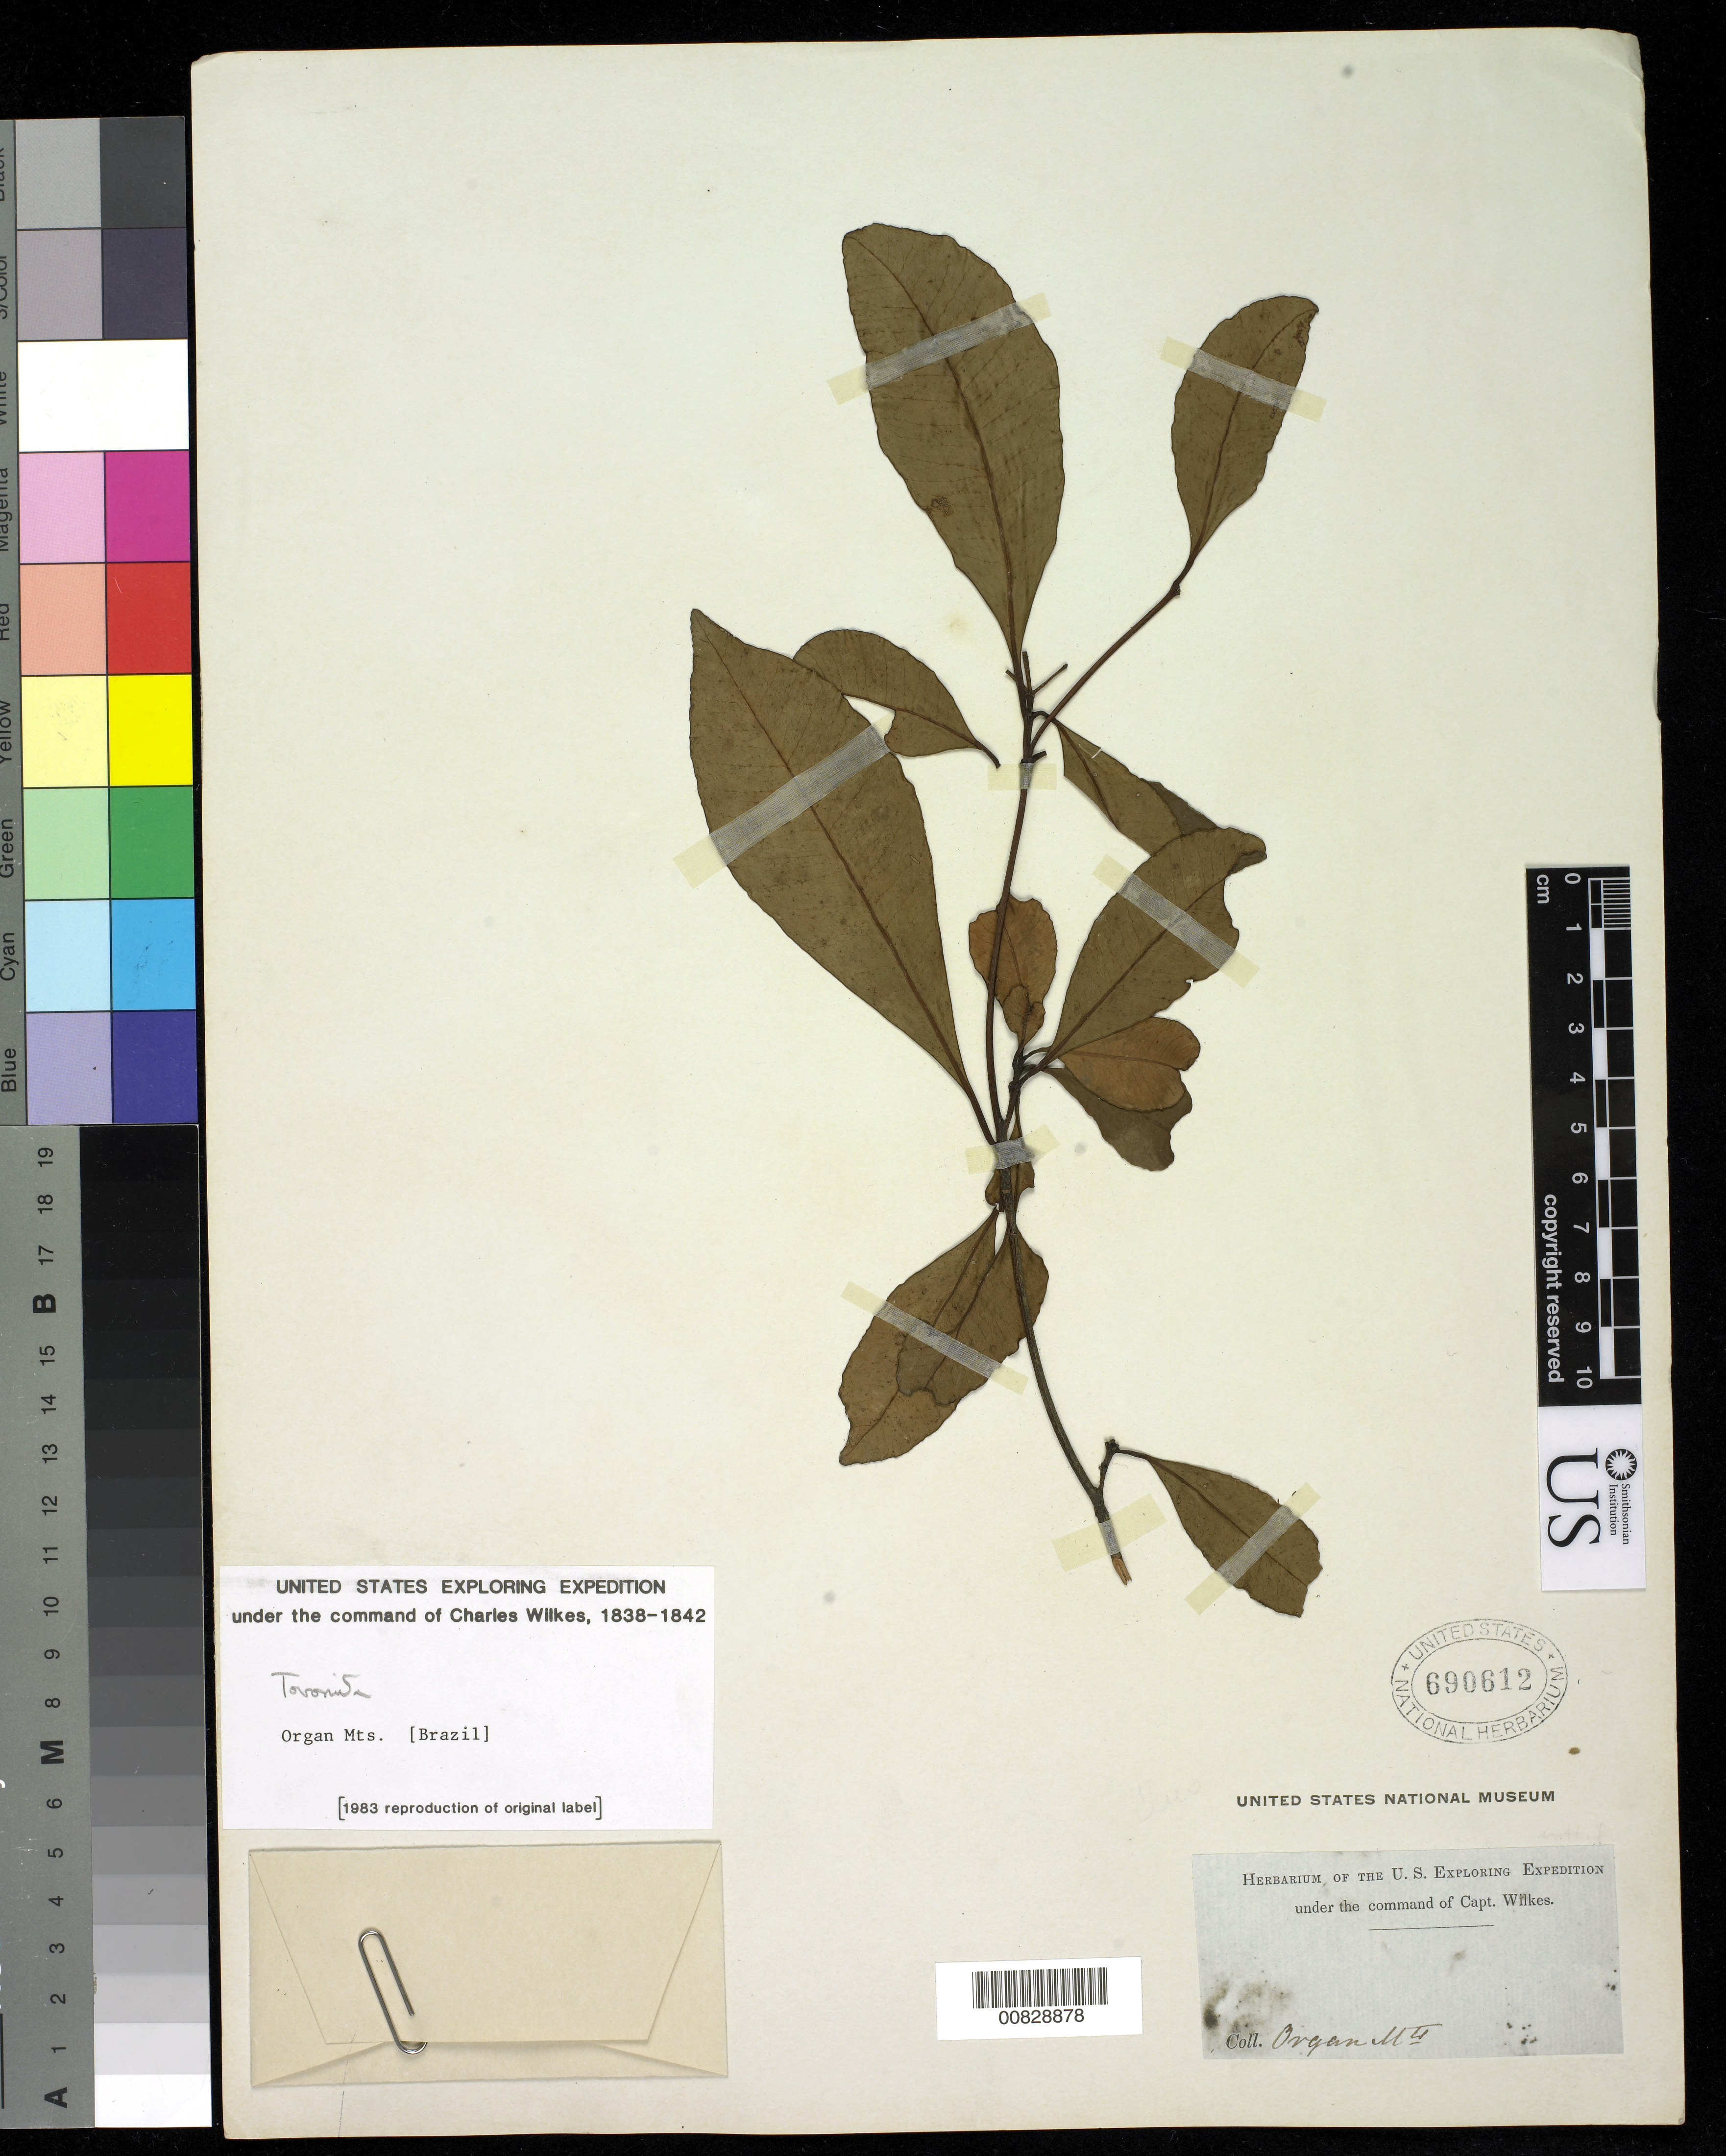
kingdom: Plantae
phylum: Tracheophyta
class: Magnoliopsida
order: Malpighiales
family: Clusiaceae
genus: Tovomita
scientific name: Tovomita sp.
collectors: Wilkes Explor. Exped.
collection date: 1838/1842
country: Argentina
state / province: Tierra del Fuego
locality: Organ Mts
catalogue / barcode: US 690612